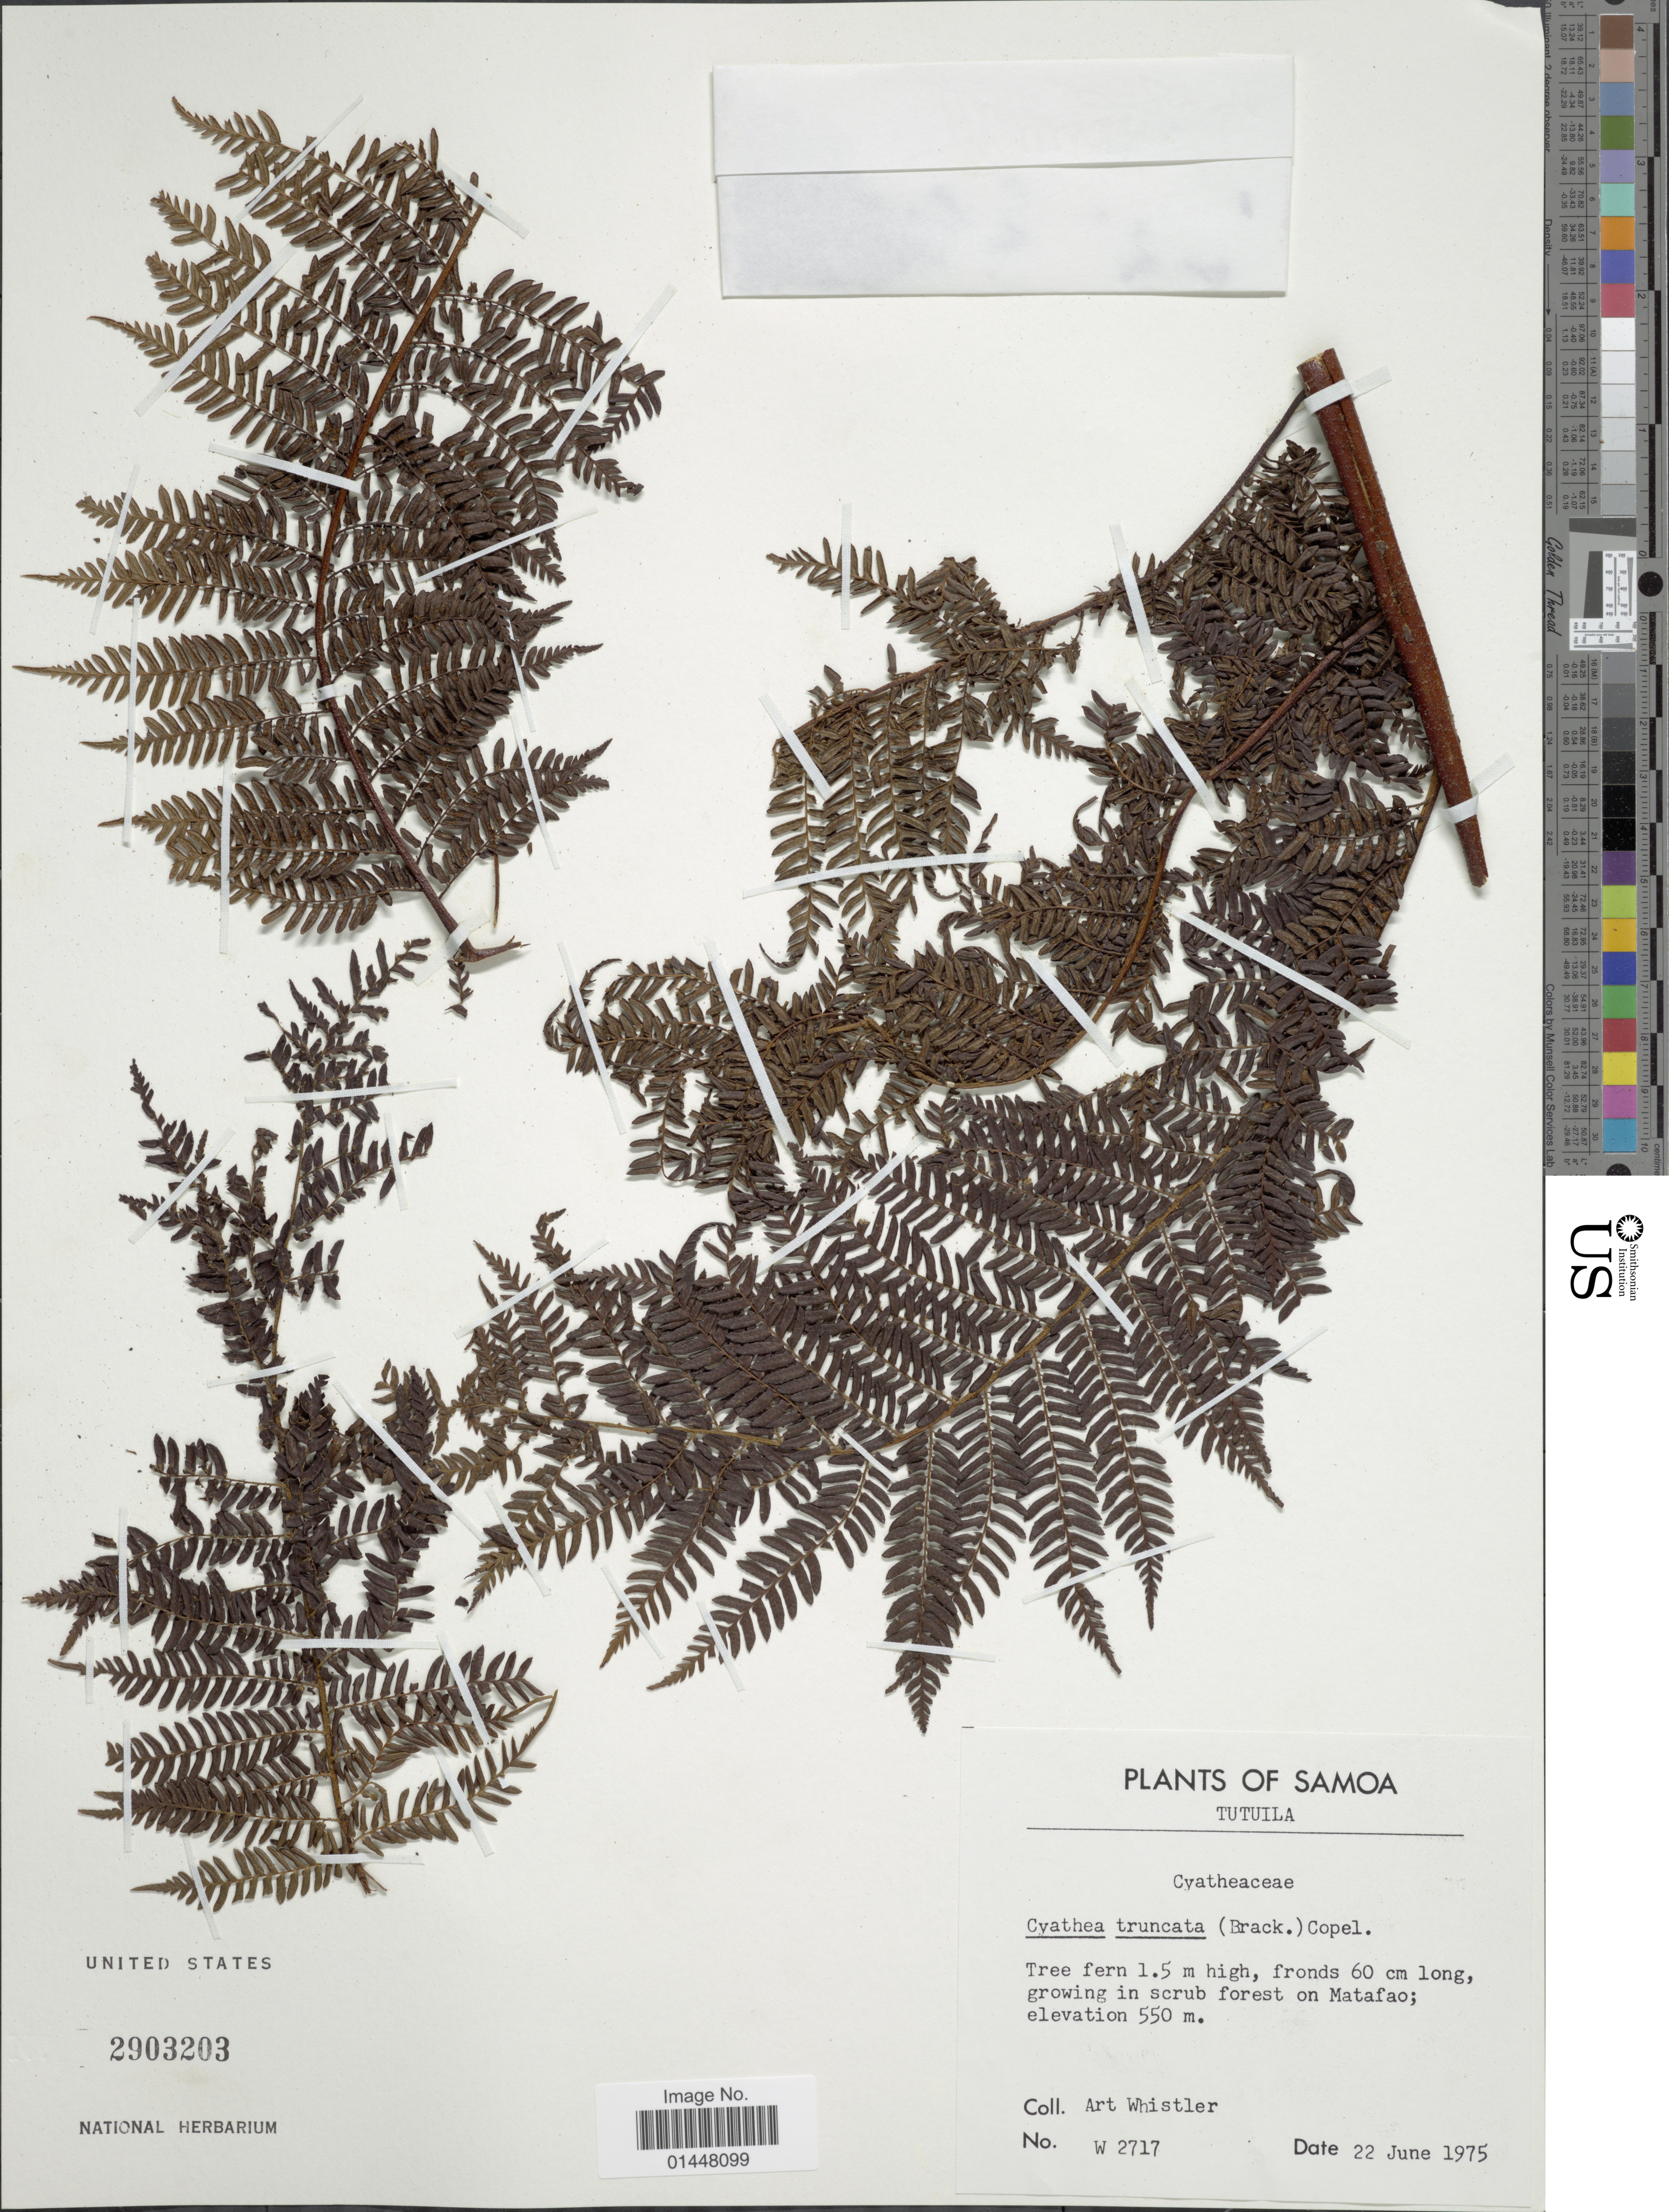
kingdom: Plantae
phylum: Tracheophyta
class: Polypodiopsida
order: Cyatheales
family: Cyatheaceae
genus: Sphaeropteris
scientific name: Sphaeropteris truncata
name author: (Brack.) R.M. Tryon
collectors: A. Whistler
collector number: w 2717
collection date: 1975-06-22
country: American Samoa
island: Tutuila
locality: Tutuila, in scurb forest on Matafao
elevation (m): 550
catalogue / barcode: US 2903203